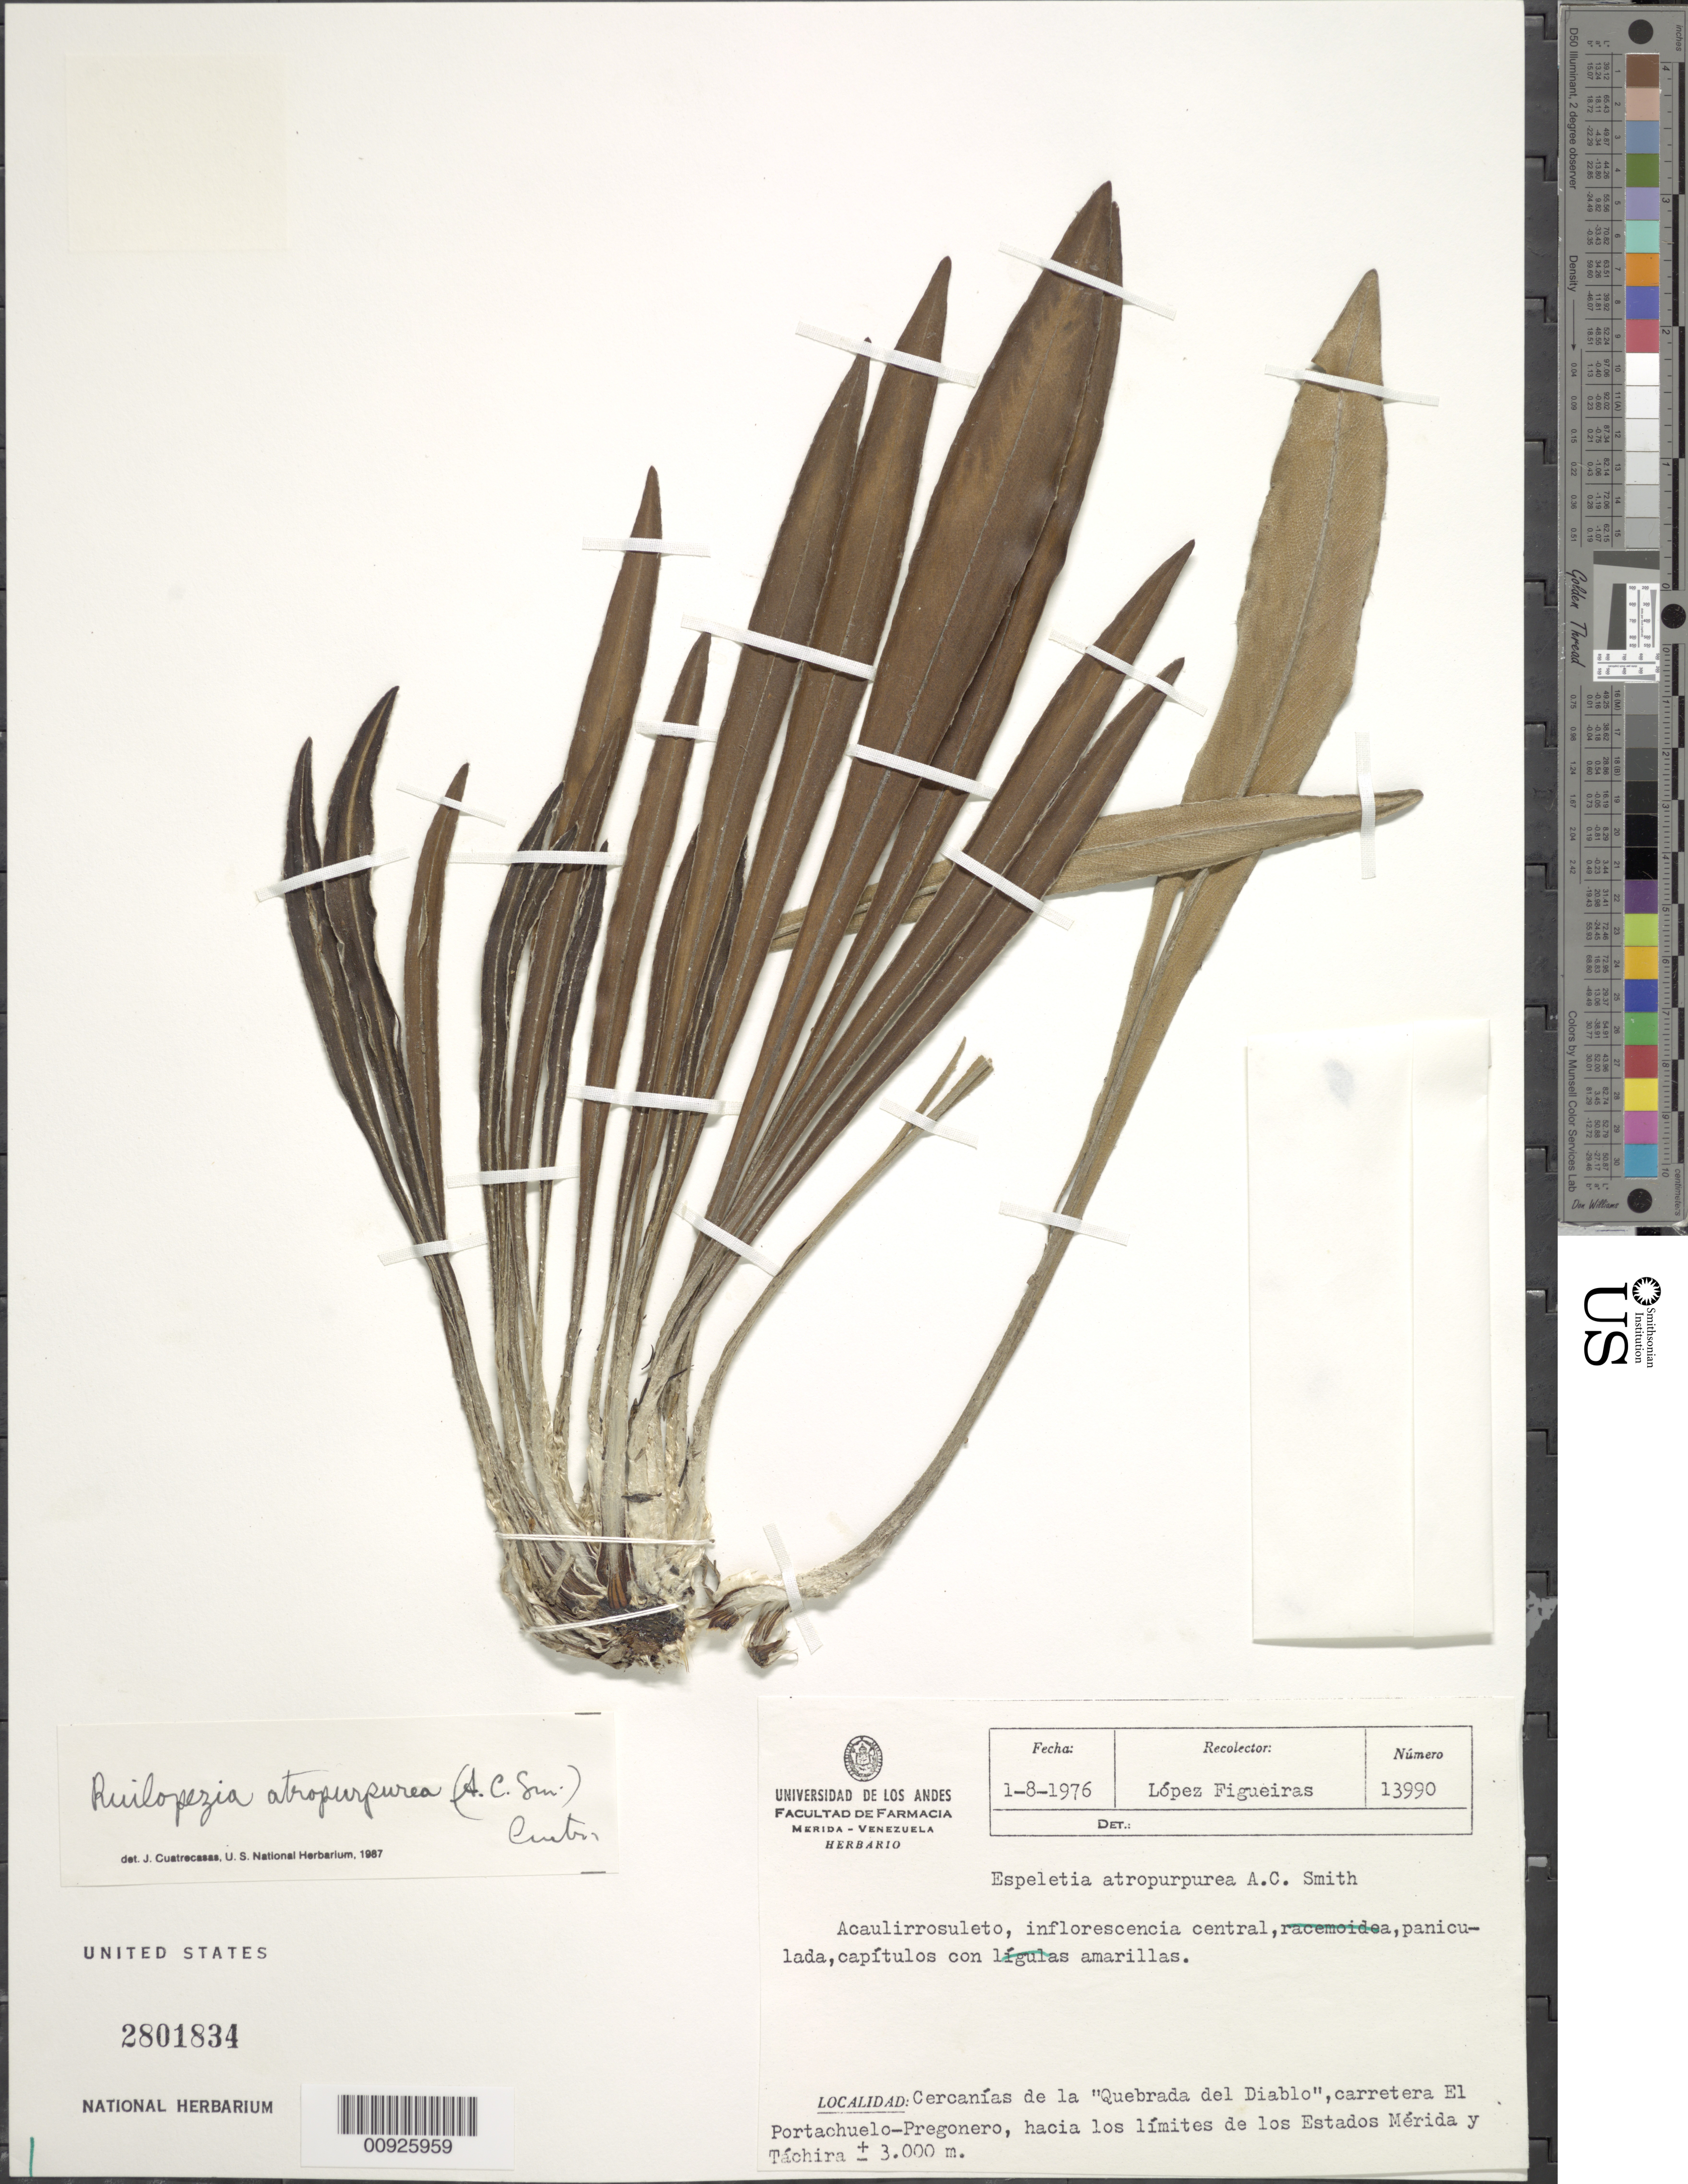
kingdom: Plantae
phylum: Tracheophyta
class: Magnoliopsida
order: Asterales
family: Asteraceae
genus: Ruilopezia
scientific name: Ruilopezia atropurpurea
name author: (A.C. Sm.) Cuatrec.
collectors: M. López Figueiras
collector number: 13990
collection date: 1976-08-01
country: Venezuela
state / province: Táchira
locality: Cercanías de la Quebrada del Diablo, carretera de El Portachuelo - Pregonero.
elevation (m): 3000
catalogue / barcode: US 2801834